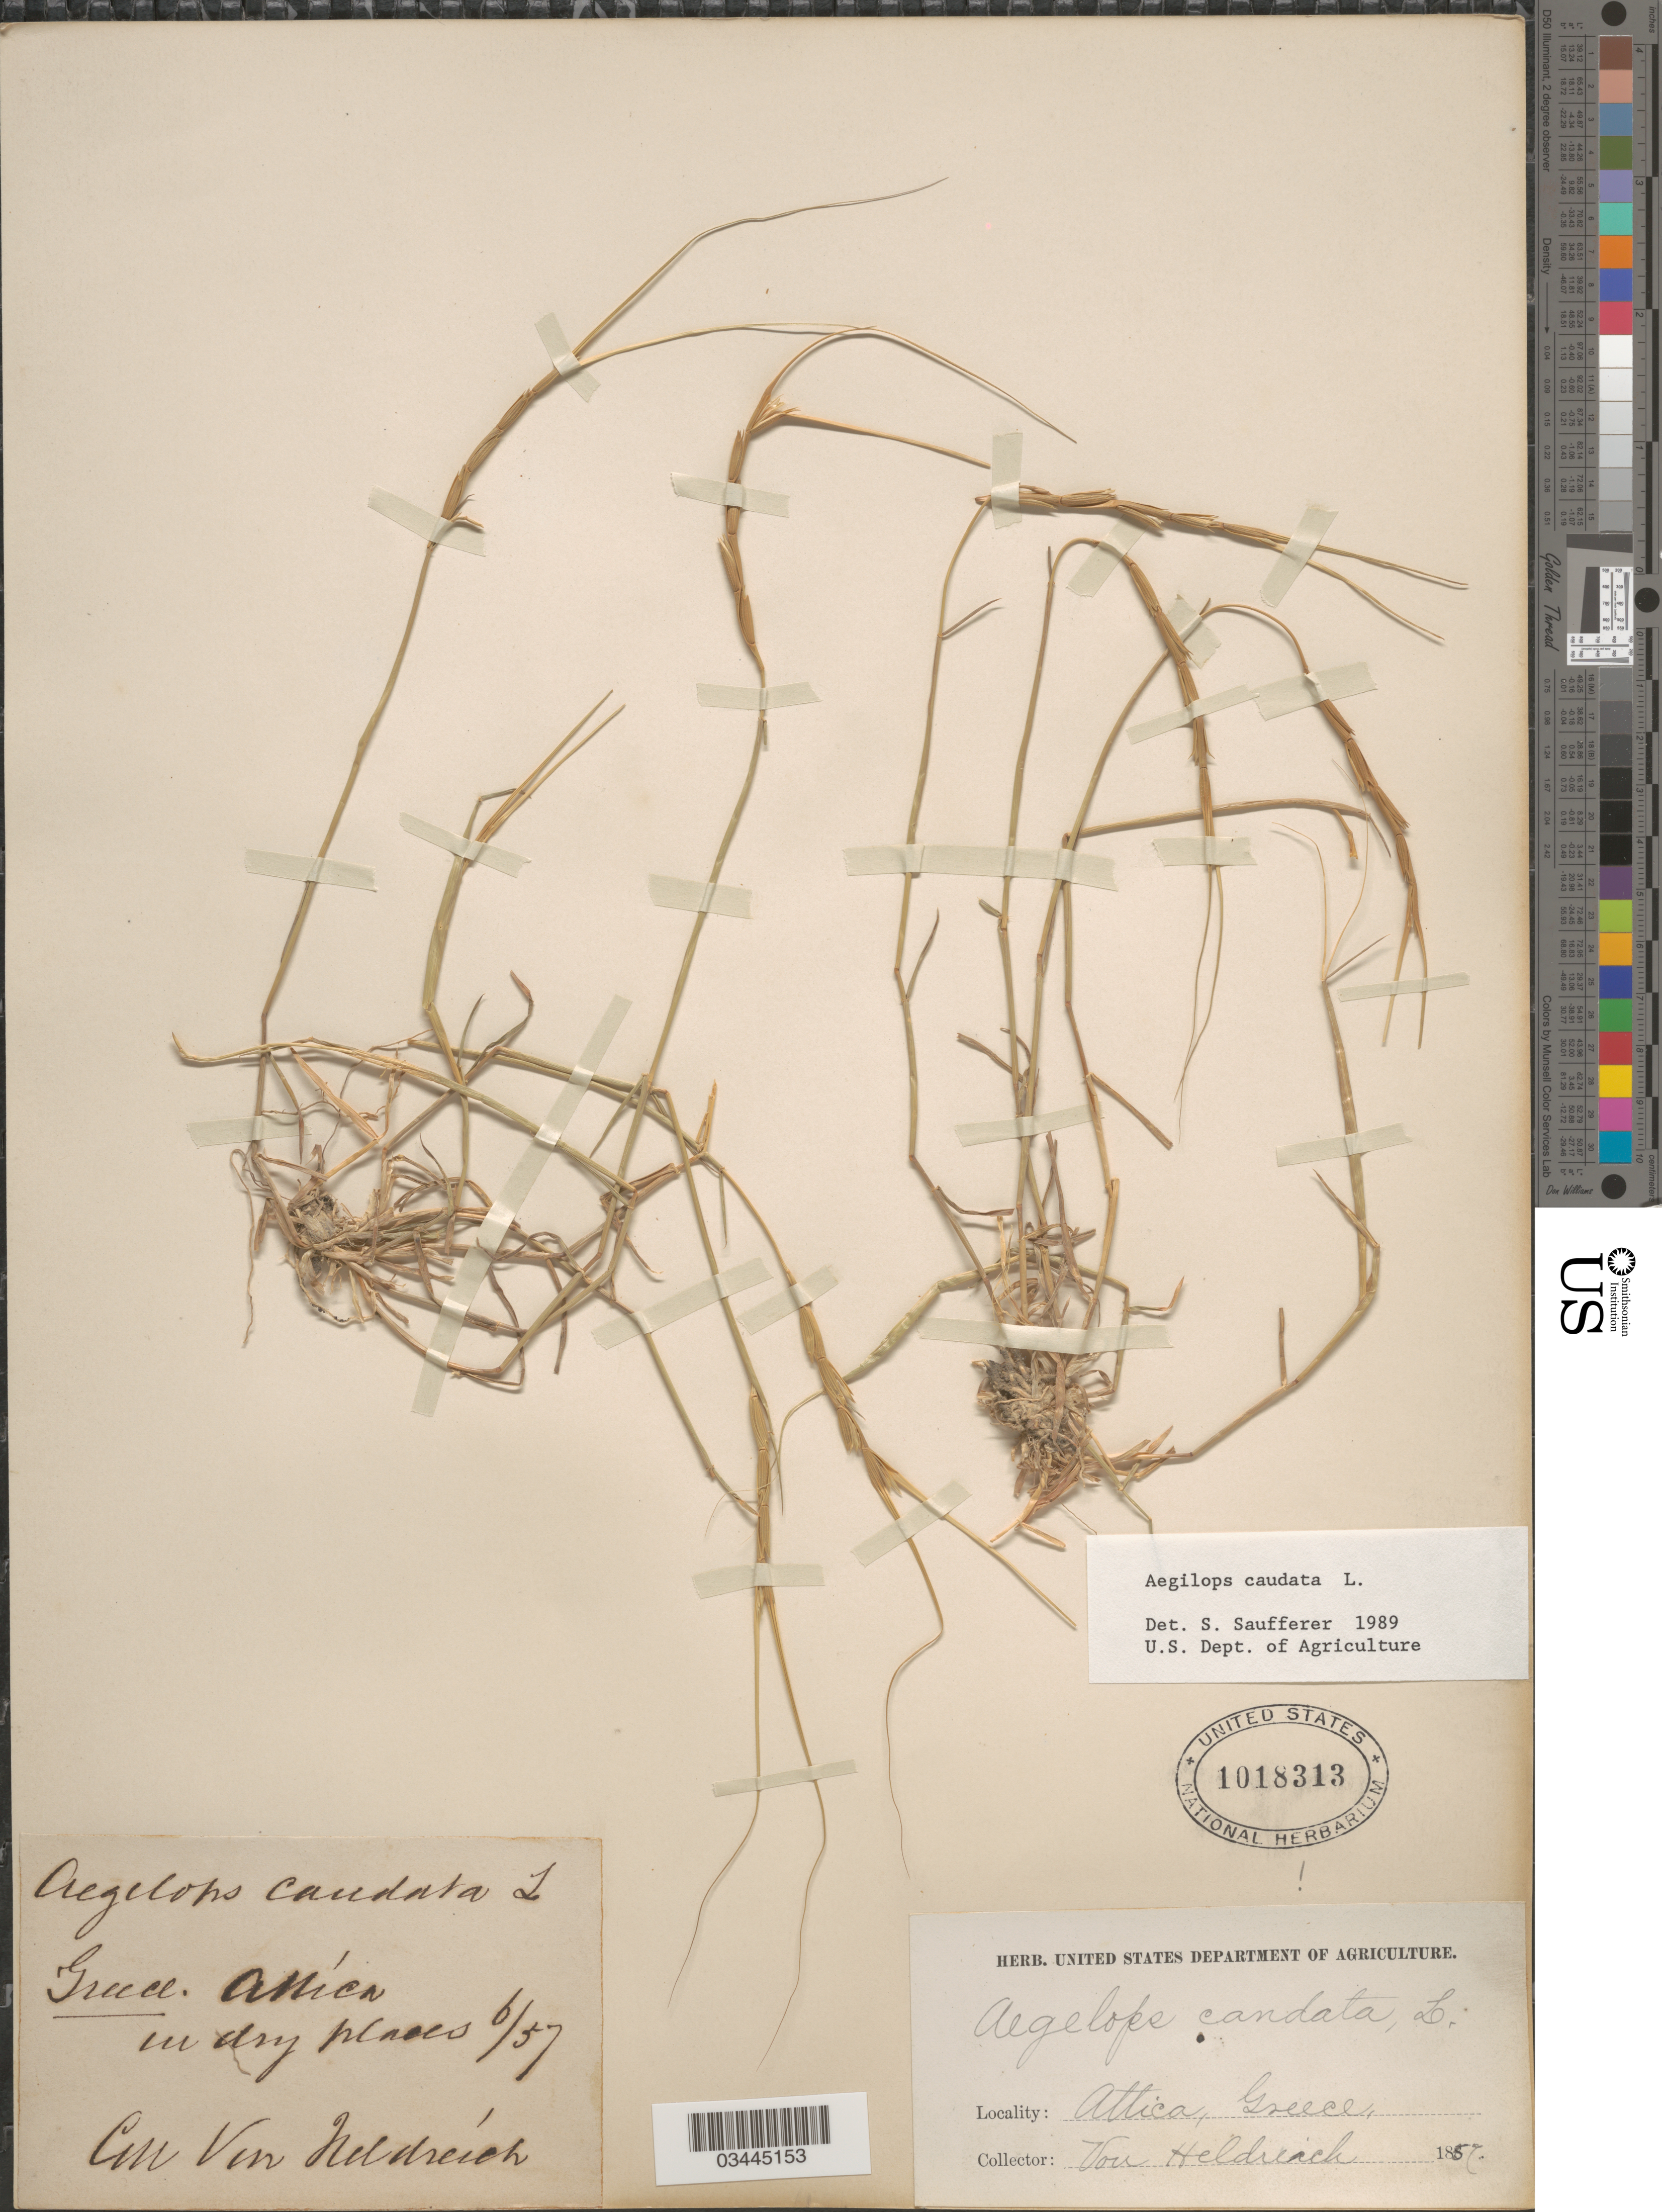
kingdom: Plantae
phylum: Tracheophyta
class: Liliopsida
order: Poales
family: Poaceae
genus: Aegilops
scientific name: Aegilops caudata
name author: L.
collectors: Von Heldreich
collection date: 1857-06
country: Greece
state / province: Attica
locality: In dry places.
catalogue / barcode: US 1018313